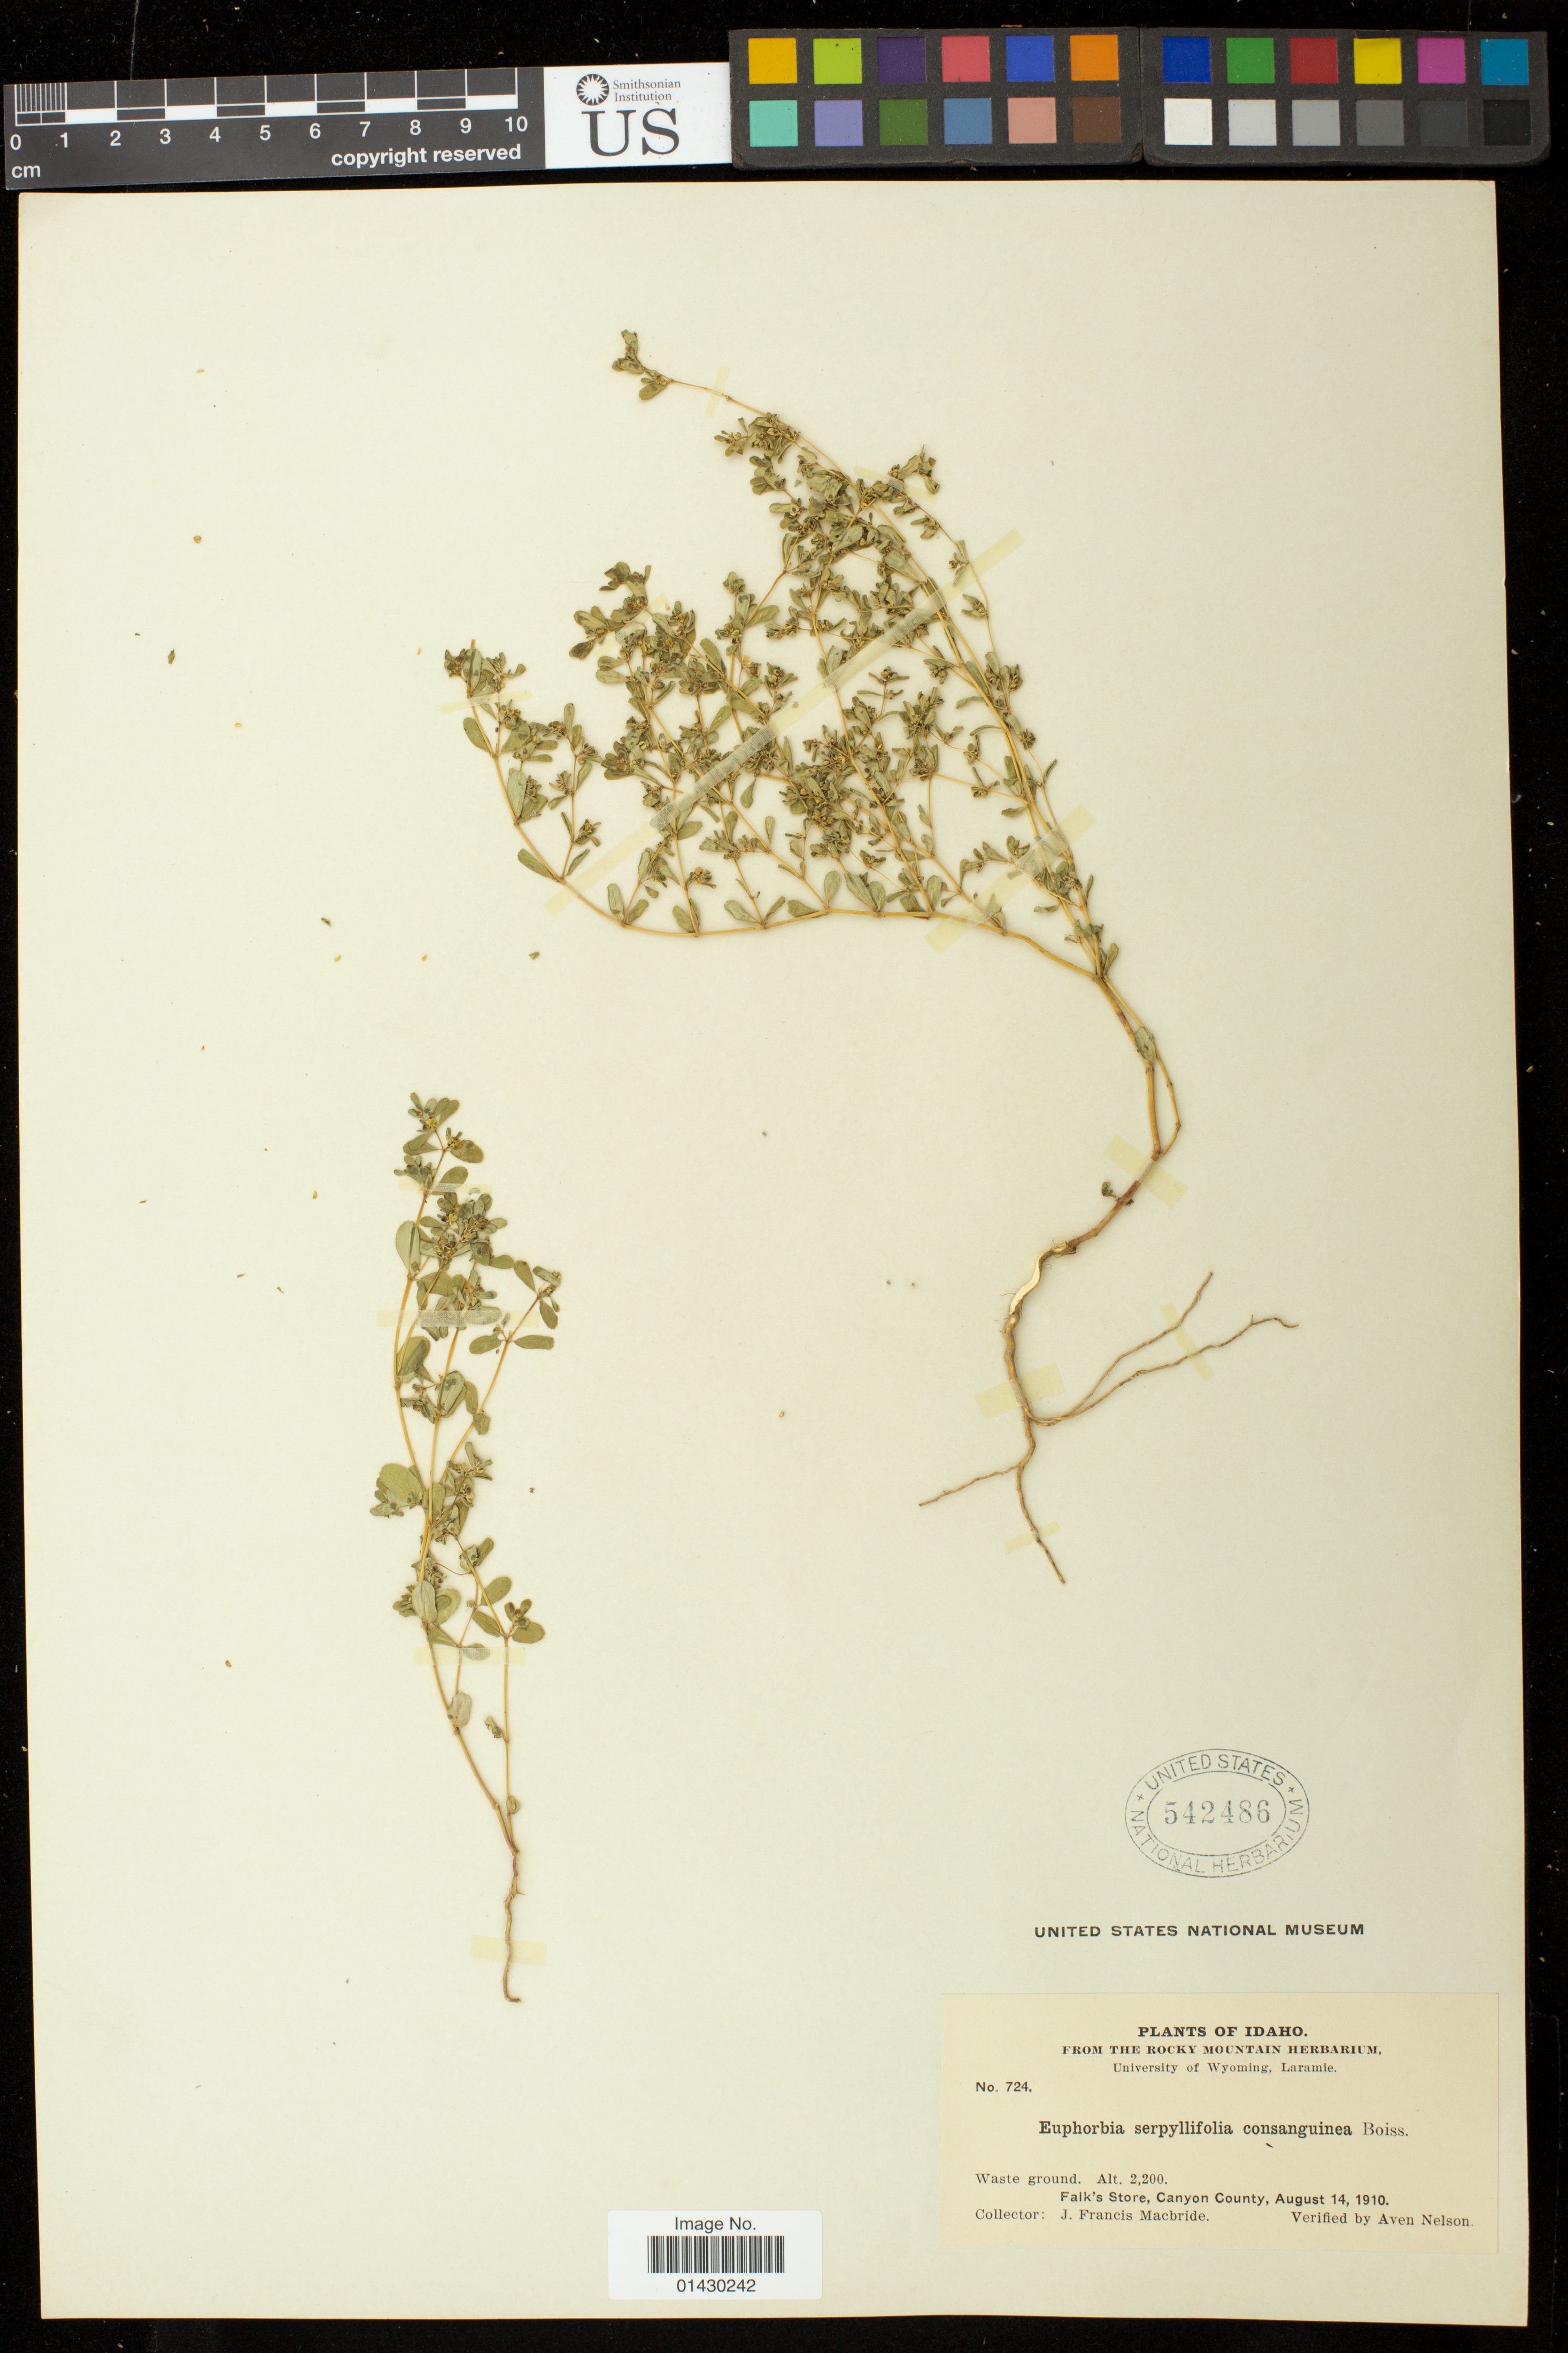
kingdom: Plantae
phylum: Tracheophyta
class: Magnoliopsida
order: Malpighiales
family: Euphorbiaceae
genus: Euphorbia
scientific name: Euphorbia serpillifolia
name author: Pers.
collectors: J. F. Macbride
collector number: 724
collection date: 1910-08-14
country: United States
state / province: Idaho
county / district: Canyon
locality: Falk's Store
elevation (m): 671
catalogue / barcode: US 542486